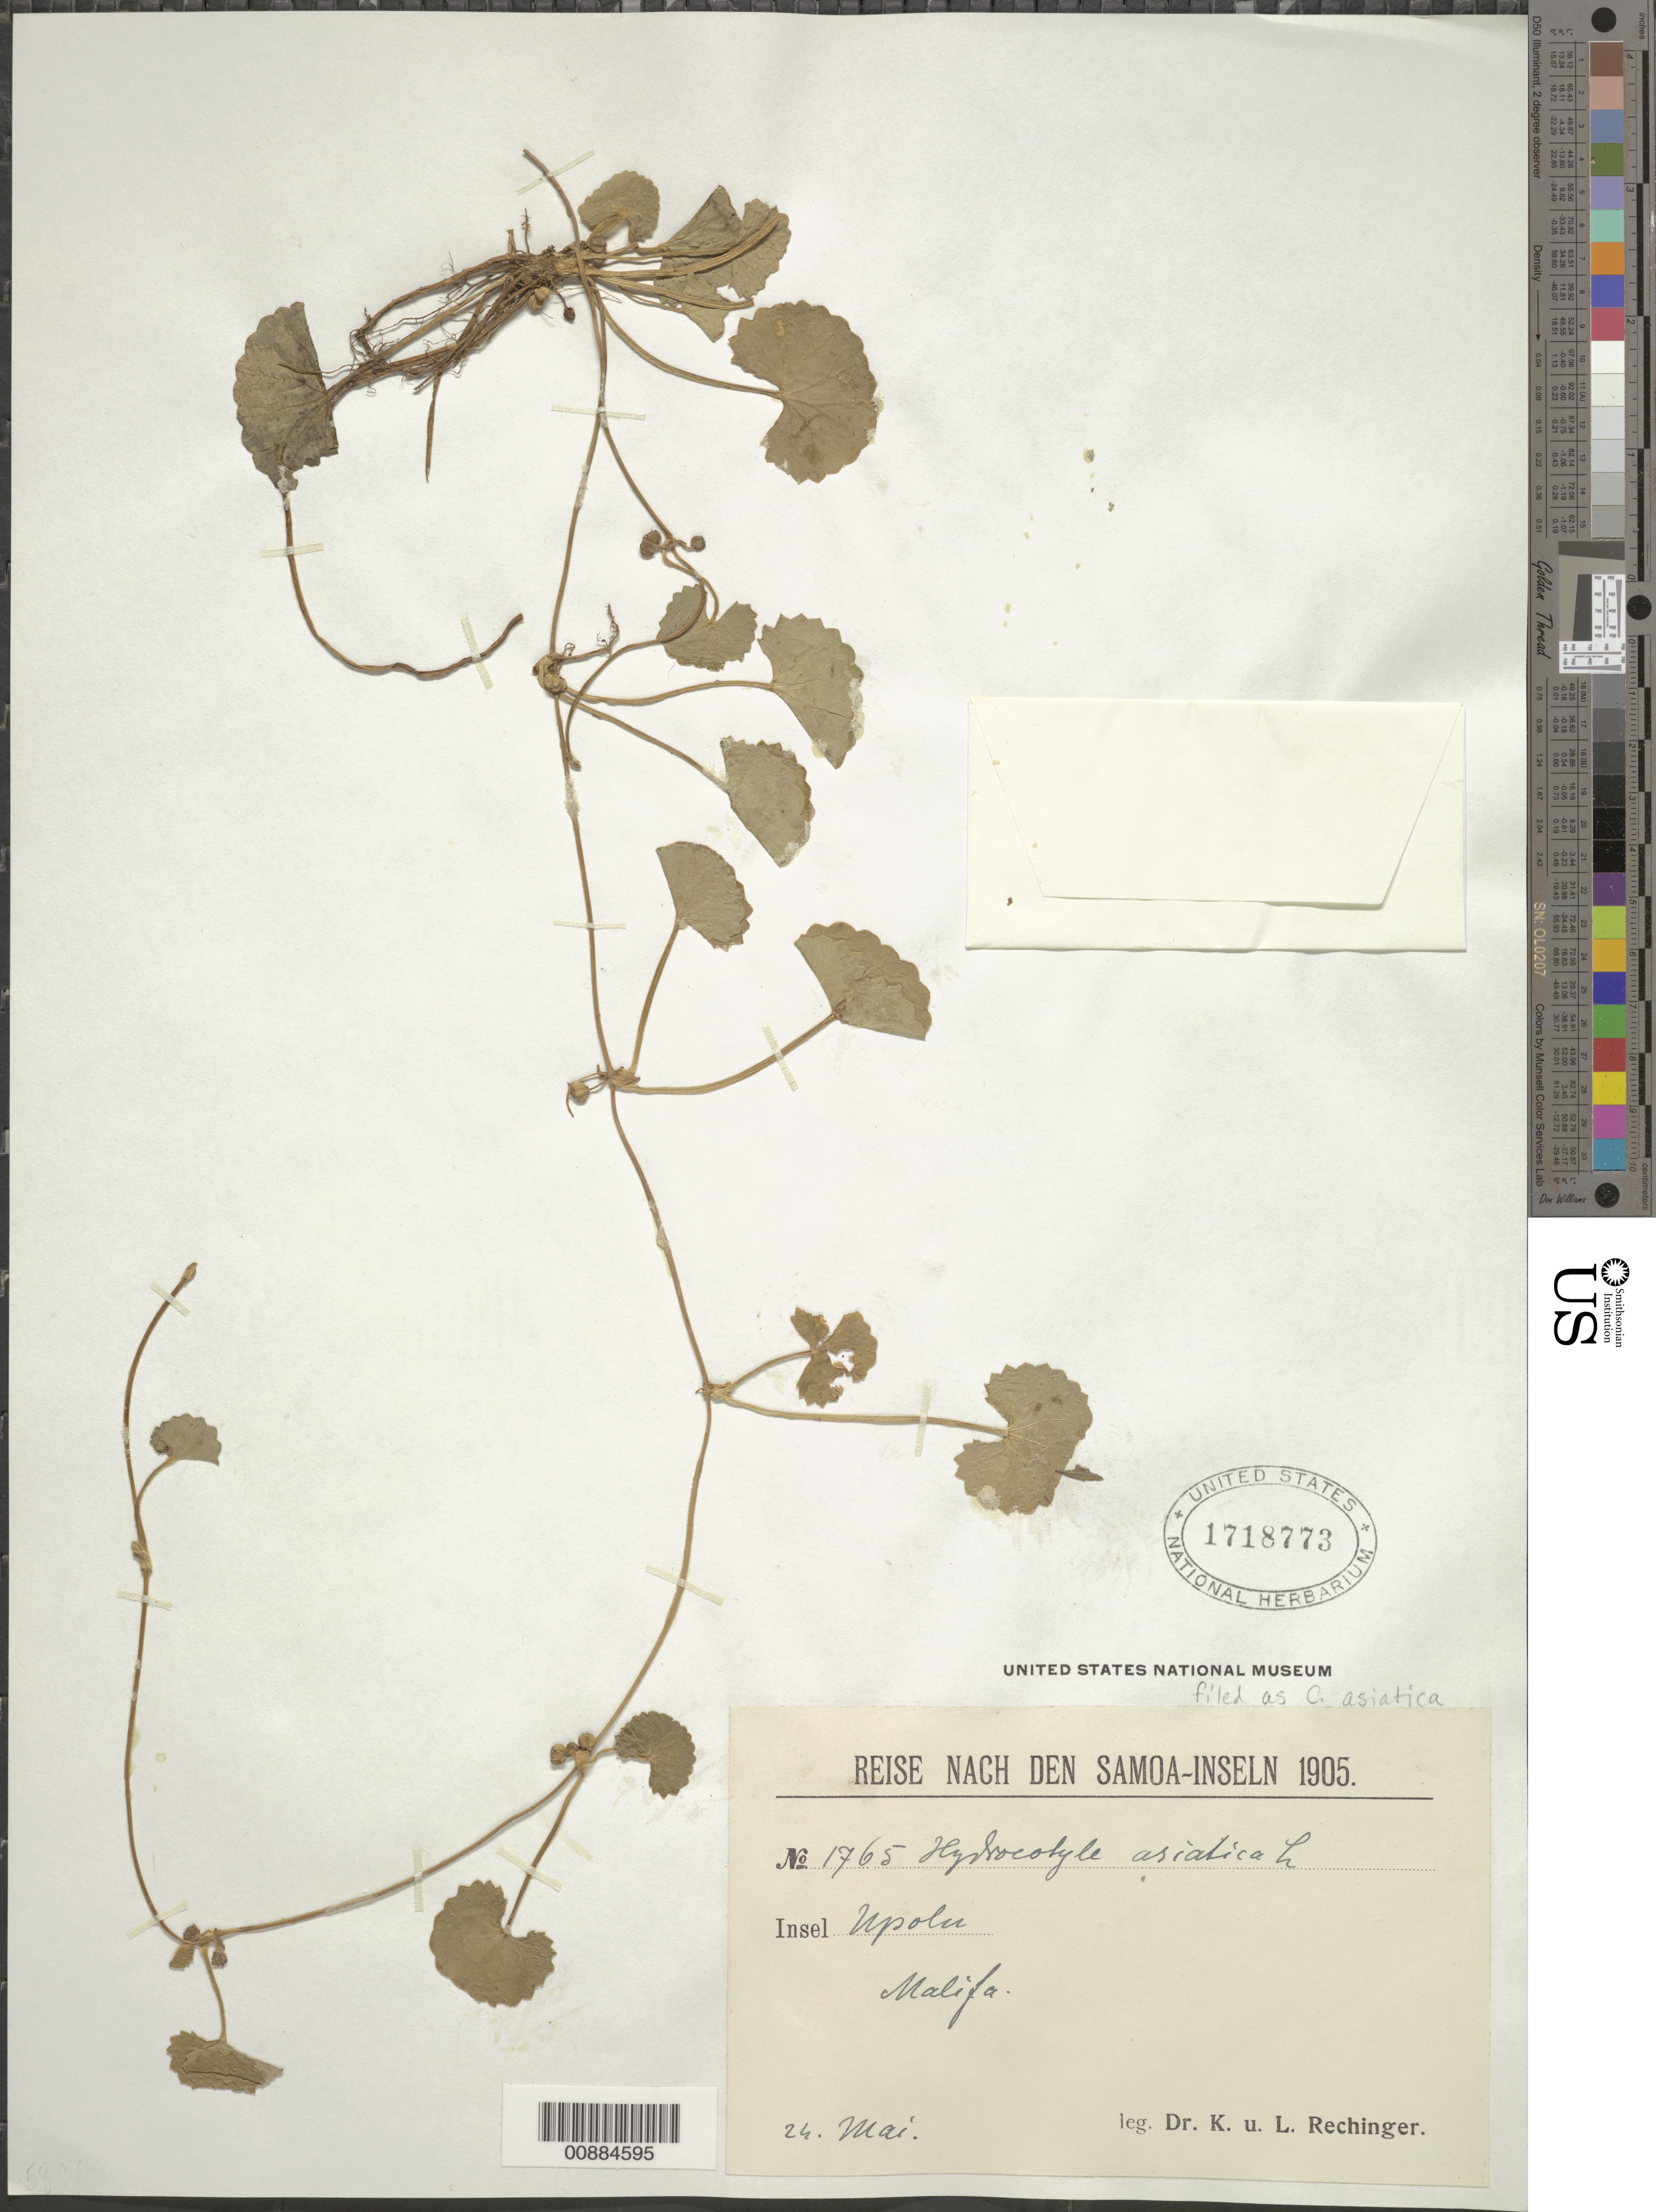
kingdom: Plantae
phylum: Tracheophyta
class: Magnoliopsida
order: Apiales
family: Apiaceae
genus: Centella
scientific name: Centella asiatica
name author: (L.) Urb.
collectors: K. Rechinger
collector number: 1765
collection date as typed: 24 May 1905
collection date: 1905-05-24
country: Samoa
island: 'Upolu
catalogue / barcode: US 1718773